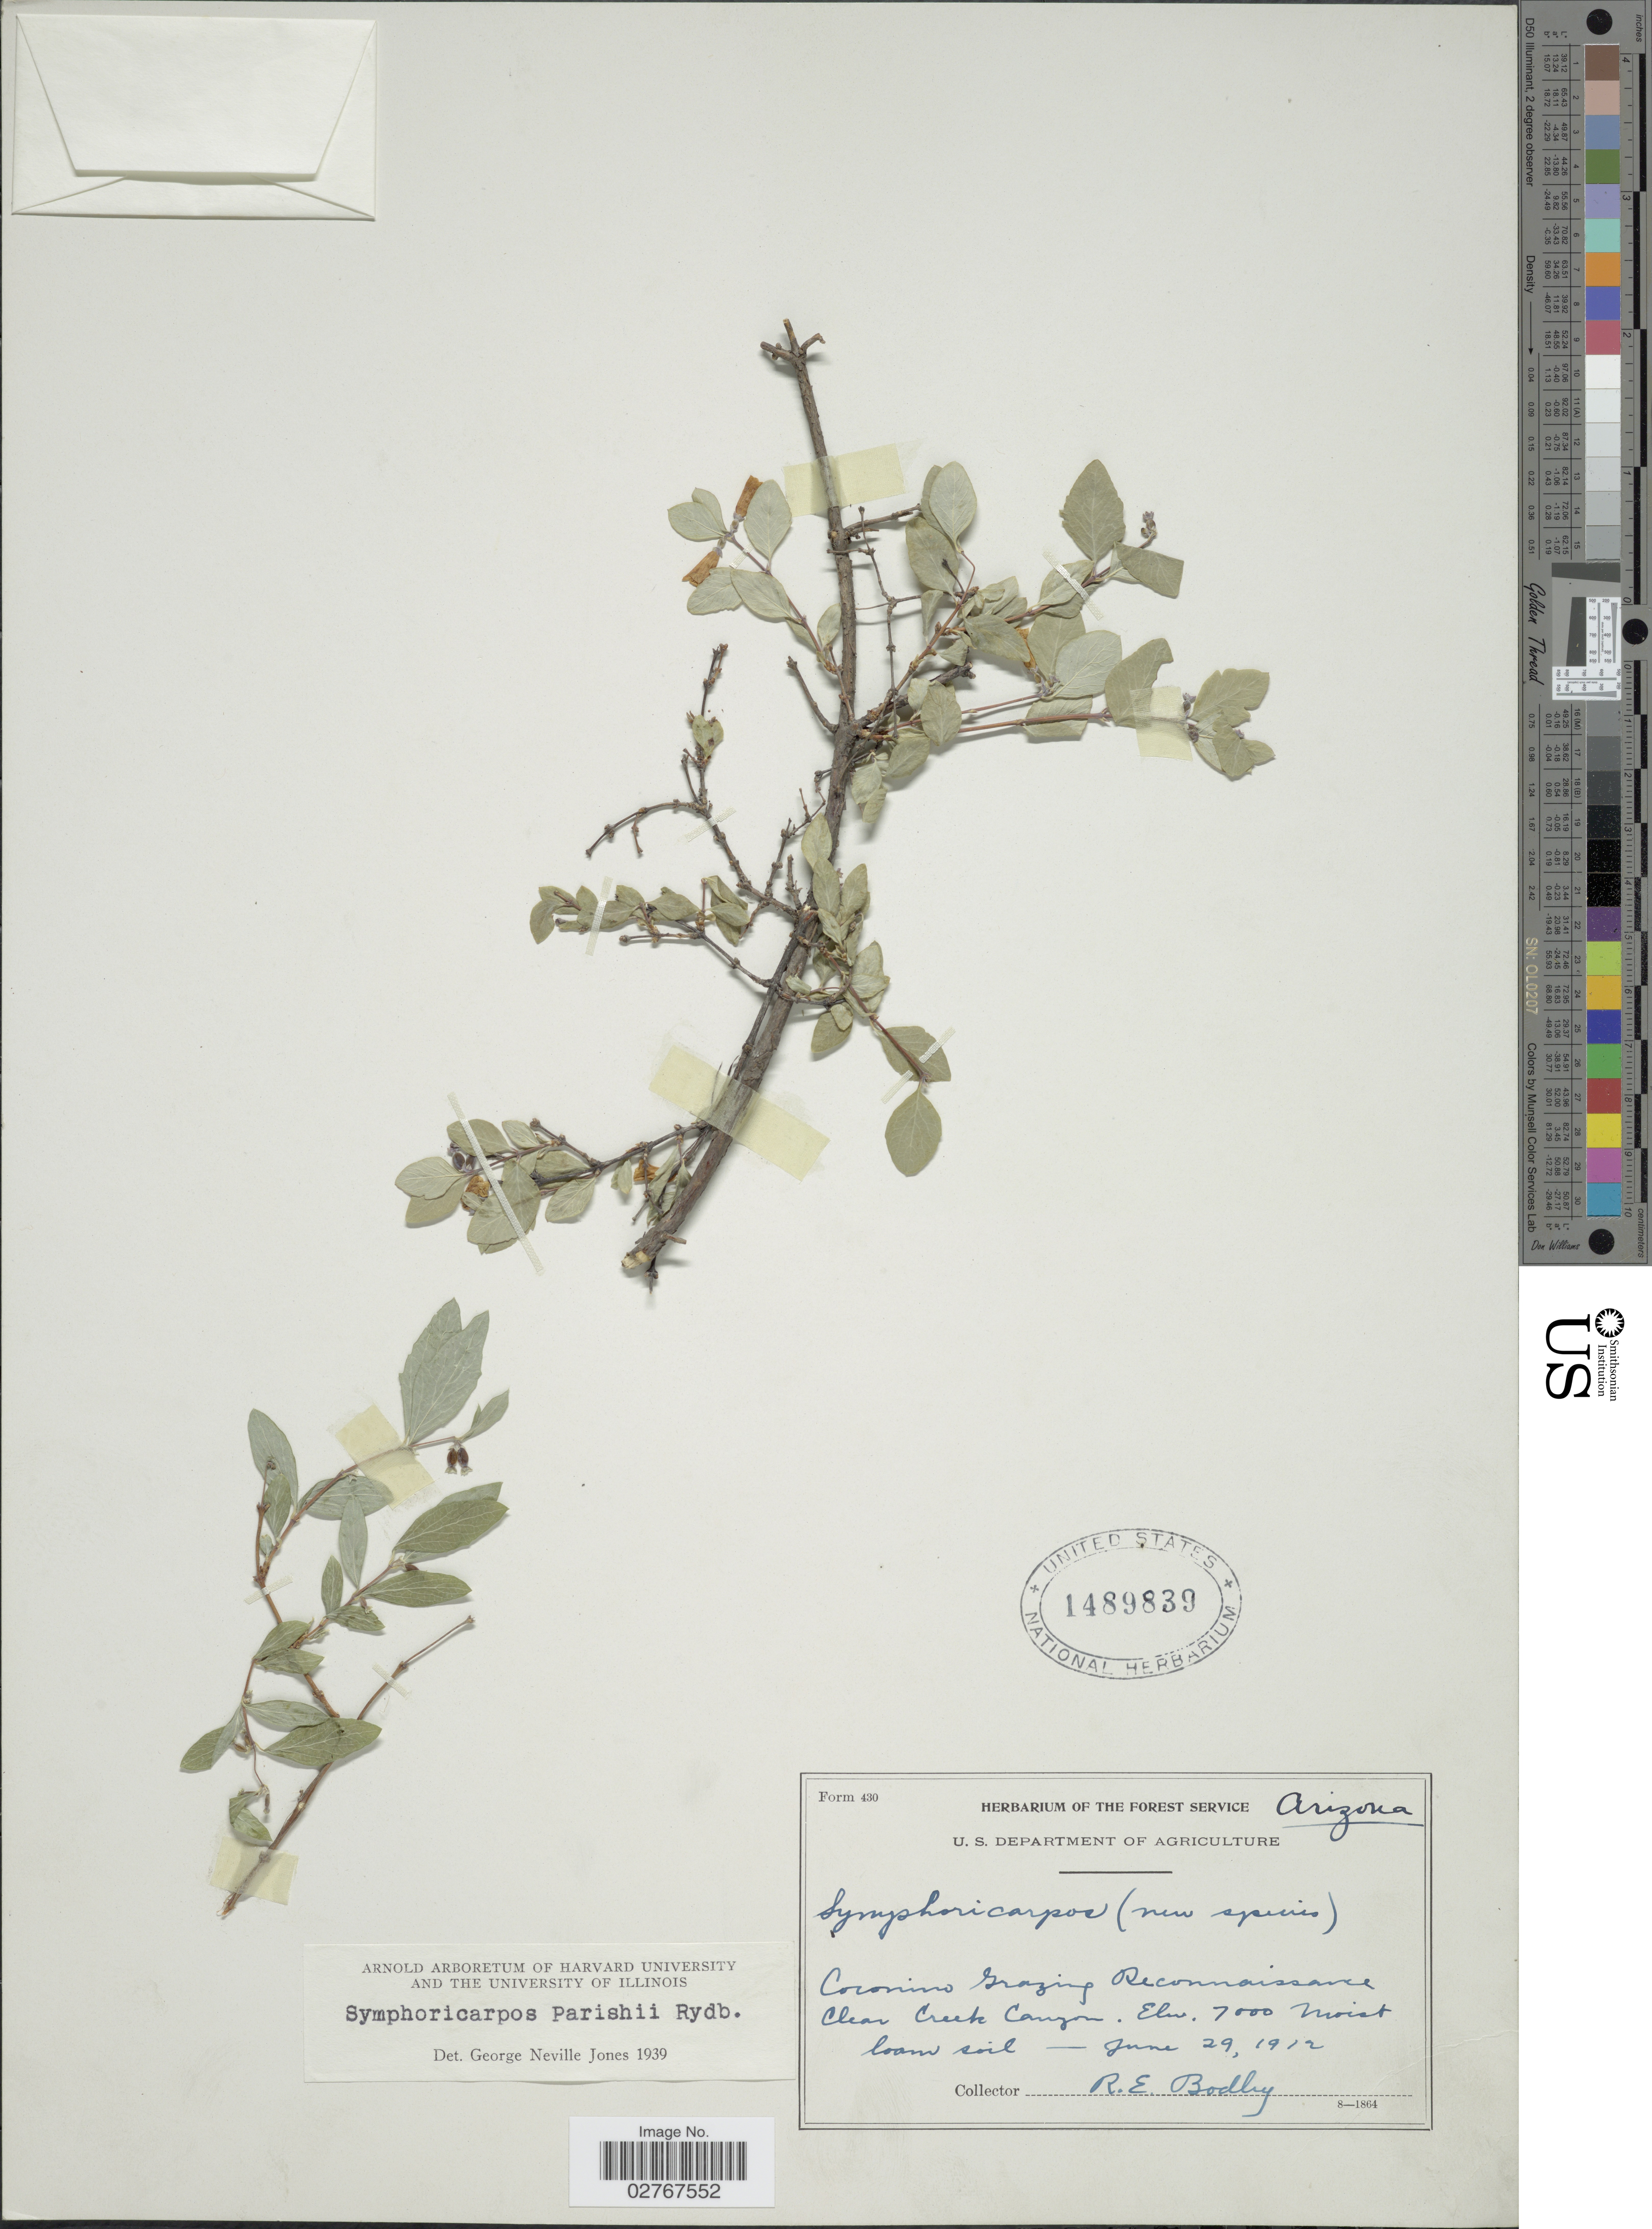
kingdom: Plantae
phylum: Tracheophyta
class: Magnoliopsida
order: Dipsacales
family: Caprifoliaceae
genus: Symphoricarpos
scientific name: Symphoricarpos parishii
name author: Rydb.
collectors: E. Bodley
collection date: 1912-06-29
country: United States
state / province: Arizona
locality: Coconino grazing Reconnaissance clear Creek Canyon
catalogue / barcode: US 1489839